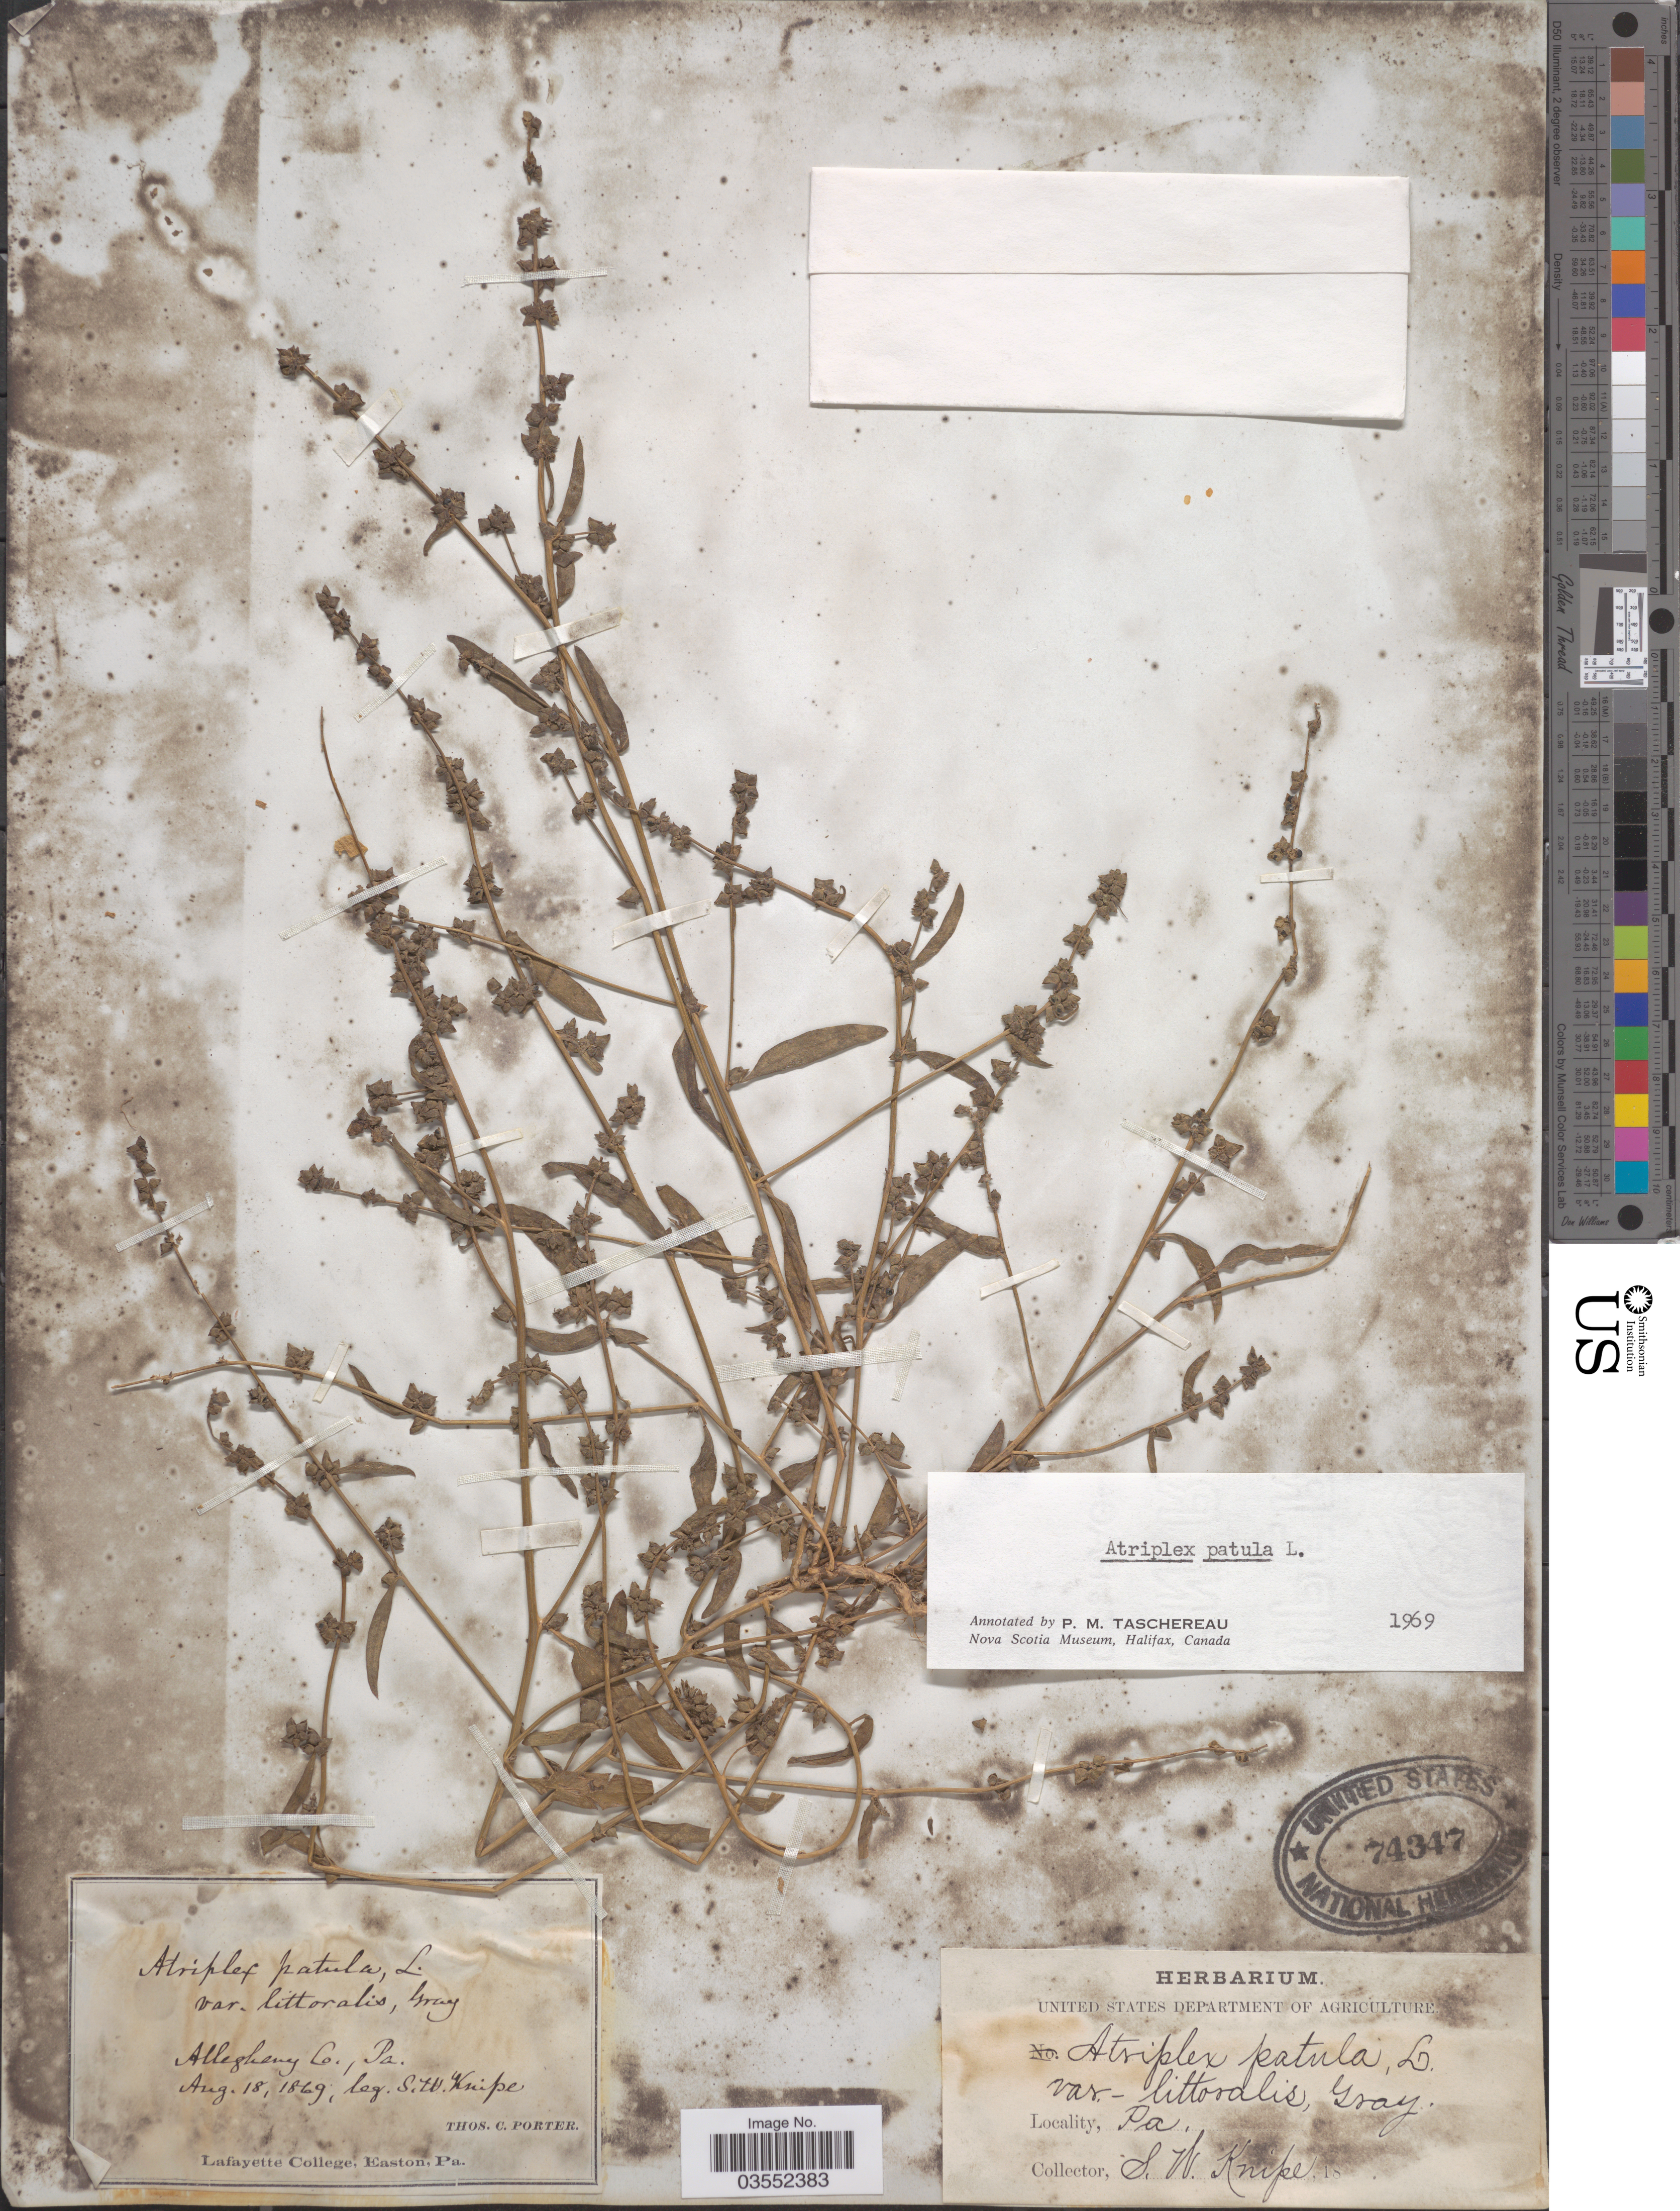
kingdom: Plantae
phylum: Tracheophyta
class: Magnoliopsida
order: Caryophyllales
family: Amaranthaceae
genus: Atriplex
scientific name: Atriplex patula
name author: L.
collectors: S. Knipe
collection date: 1869-08-18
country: United States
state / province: Pennsylvania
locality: Allegheny Co.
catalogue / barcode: US 74347